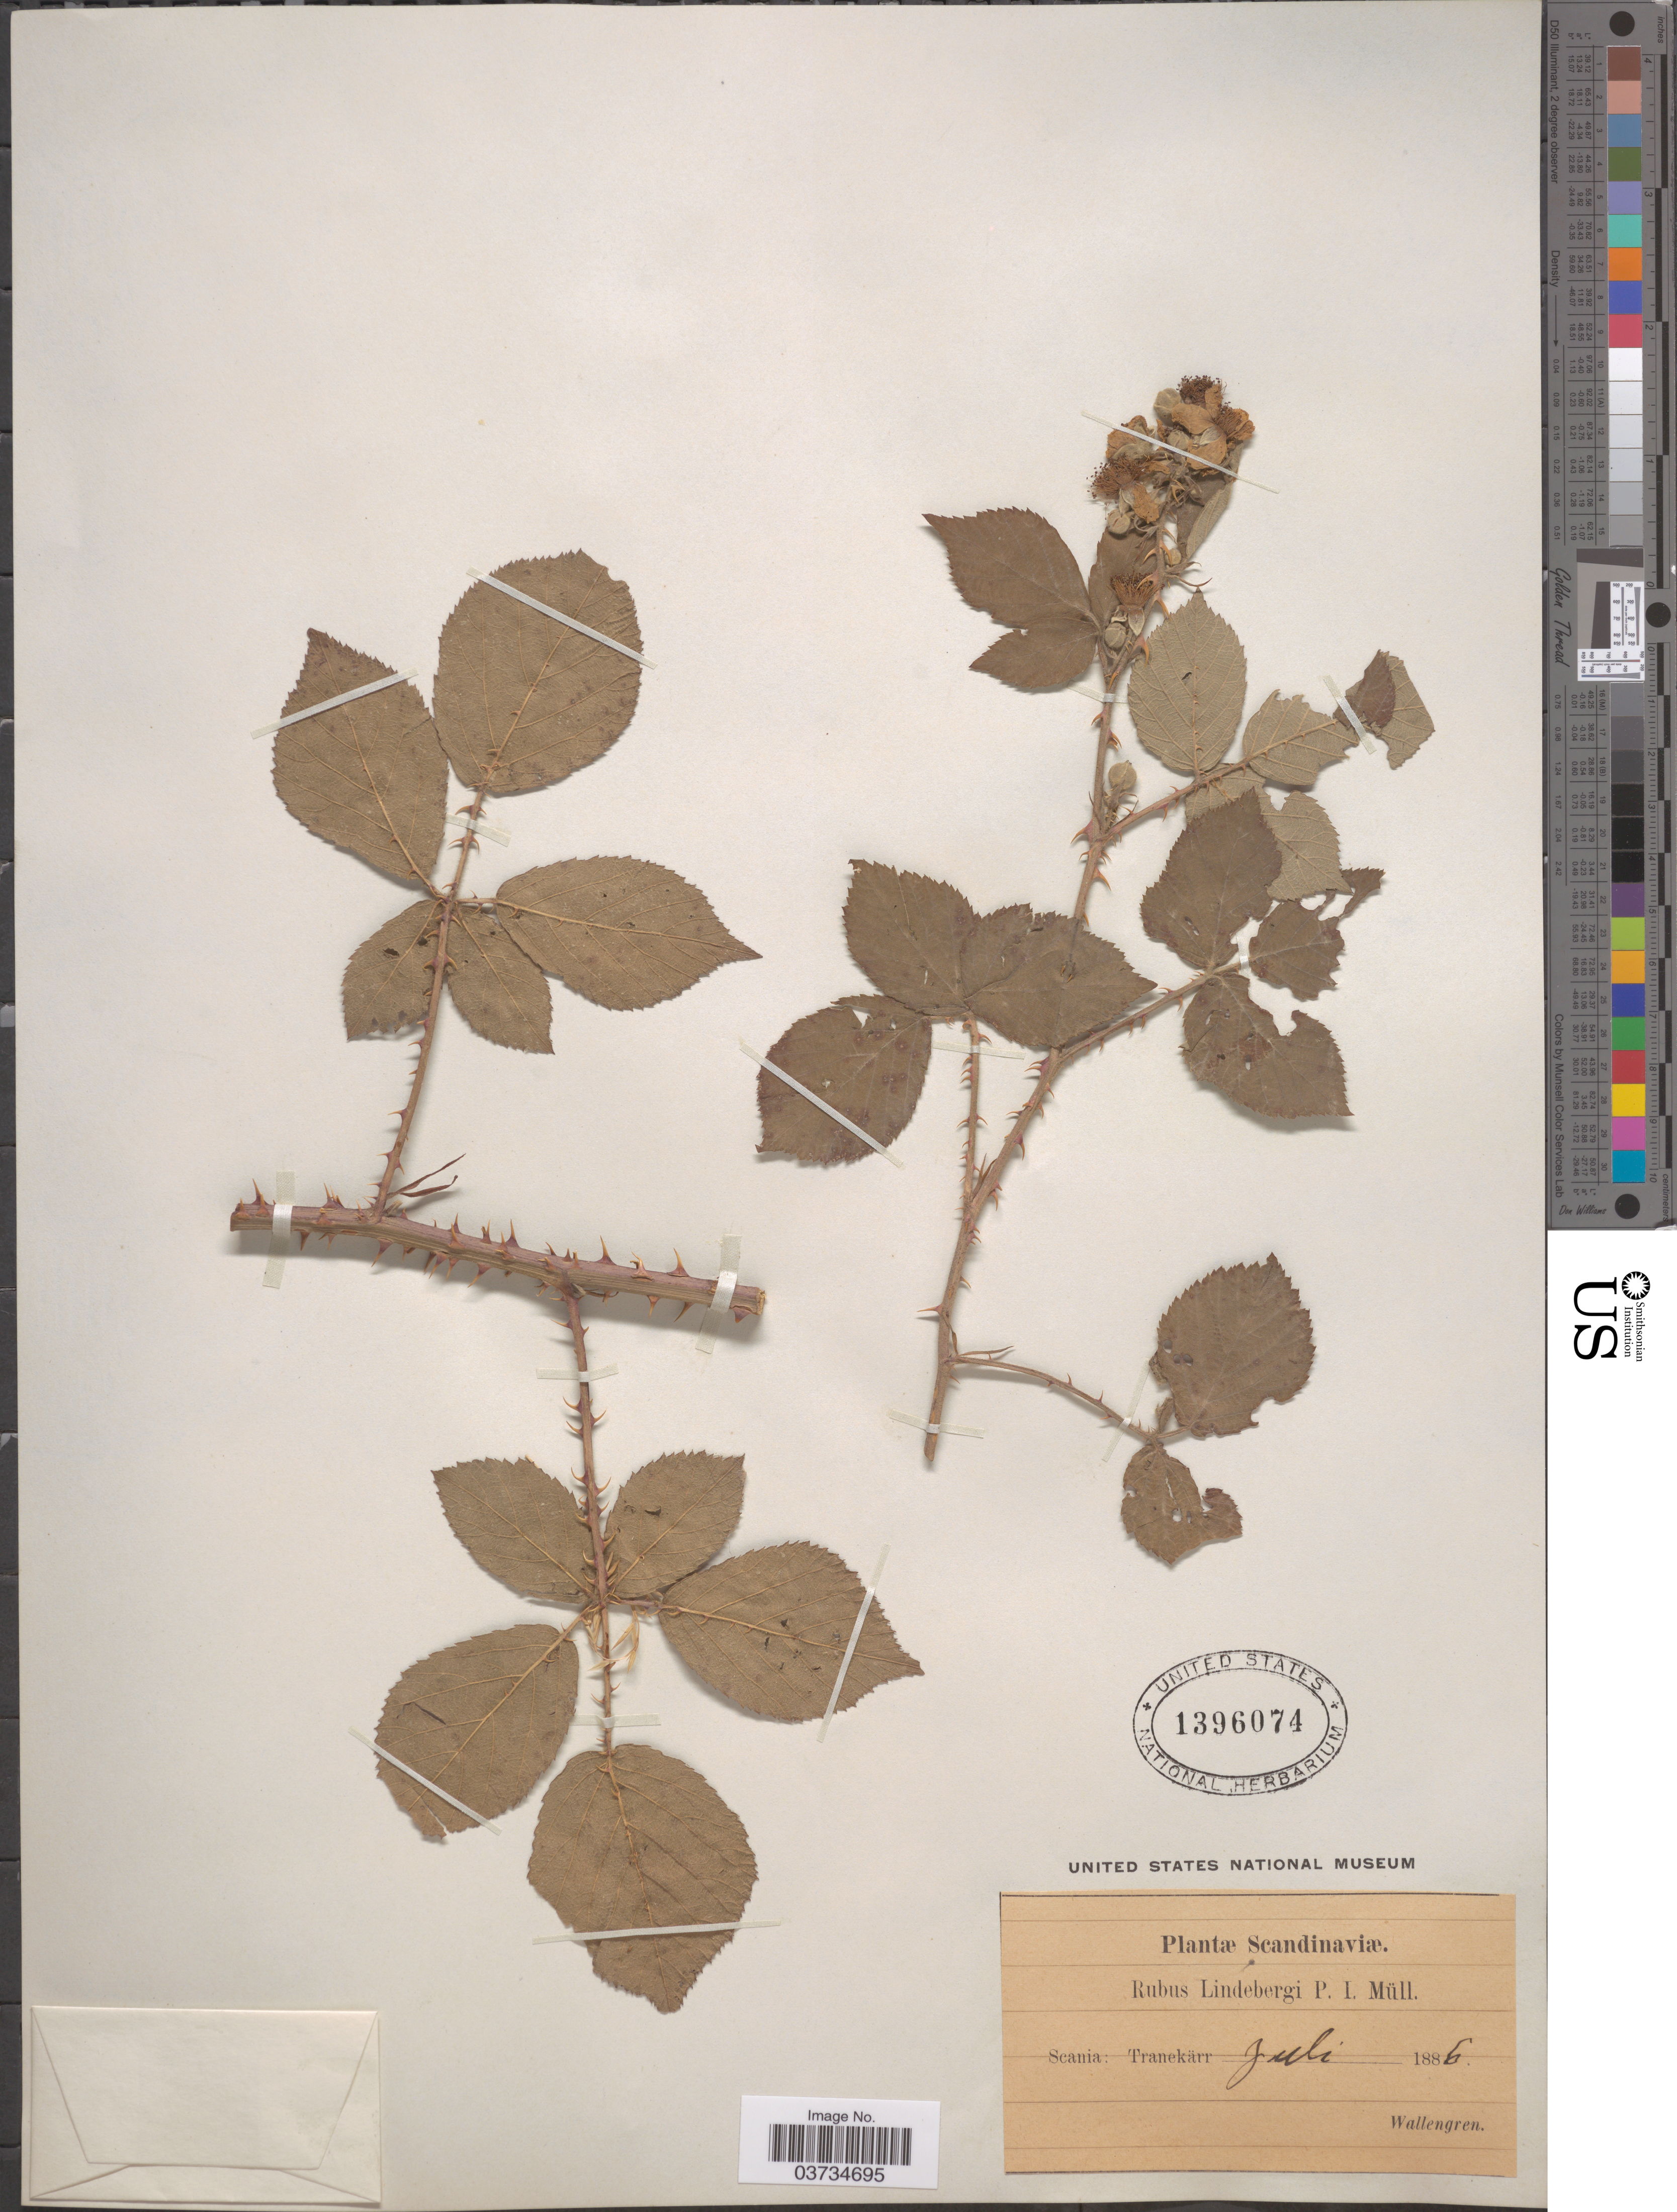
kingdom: Plantae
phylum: Tracheophyta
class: Magnoliopsida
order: Rosales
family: Rosaceae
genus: Rubus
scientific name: Rubus lindebergii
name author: P.J. Müll.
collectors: Wallengren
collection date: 1886-07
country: Sweden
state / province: Skåne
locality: Scandinaviæ. Scania. Tranekärr.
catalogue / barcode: US 1396074